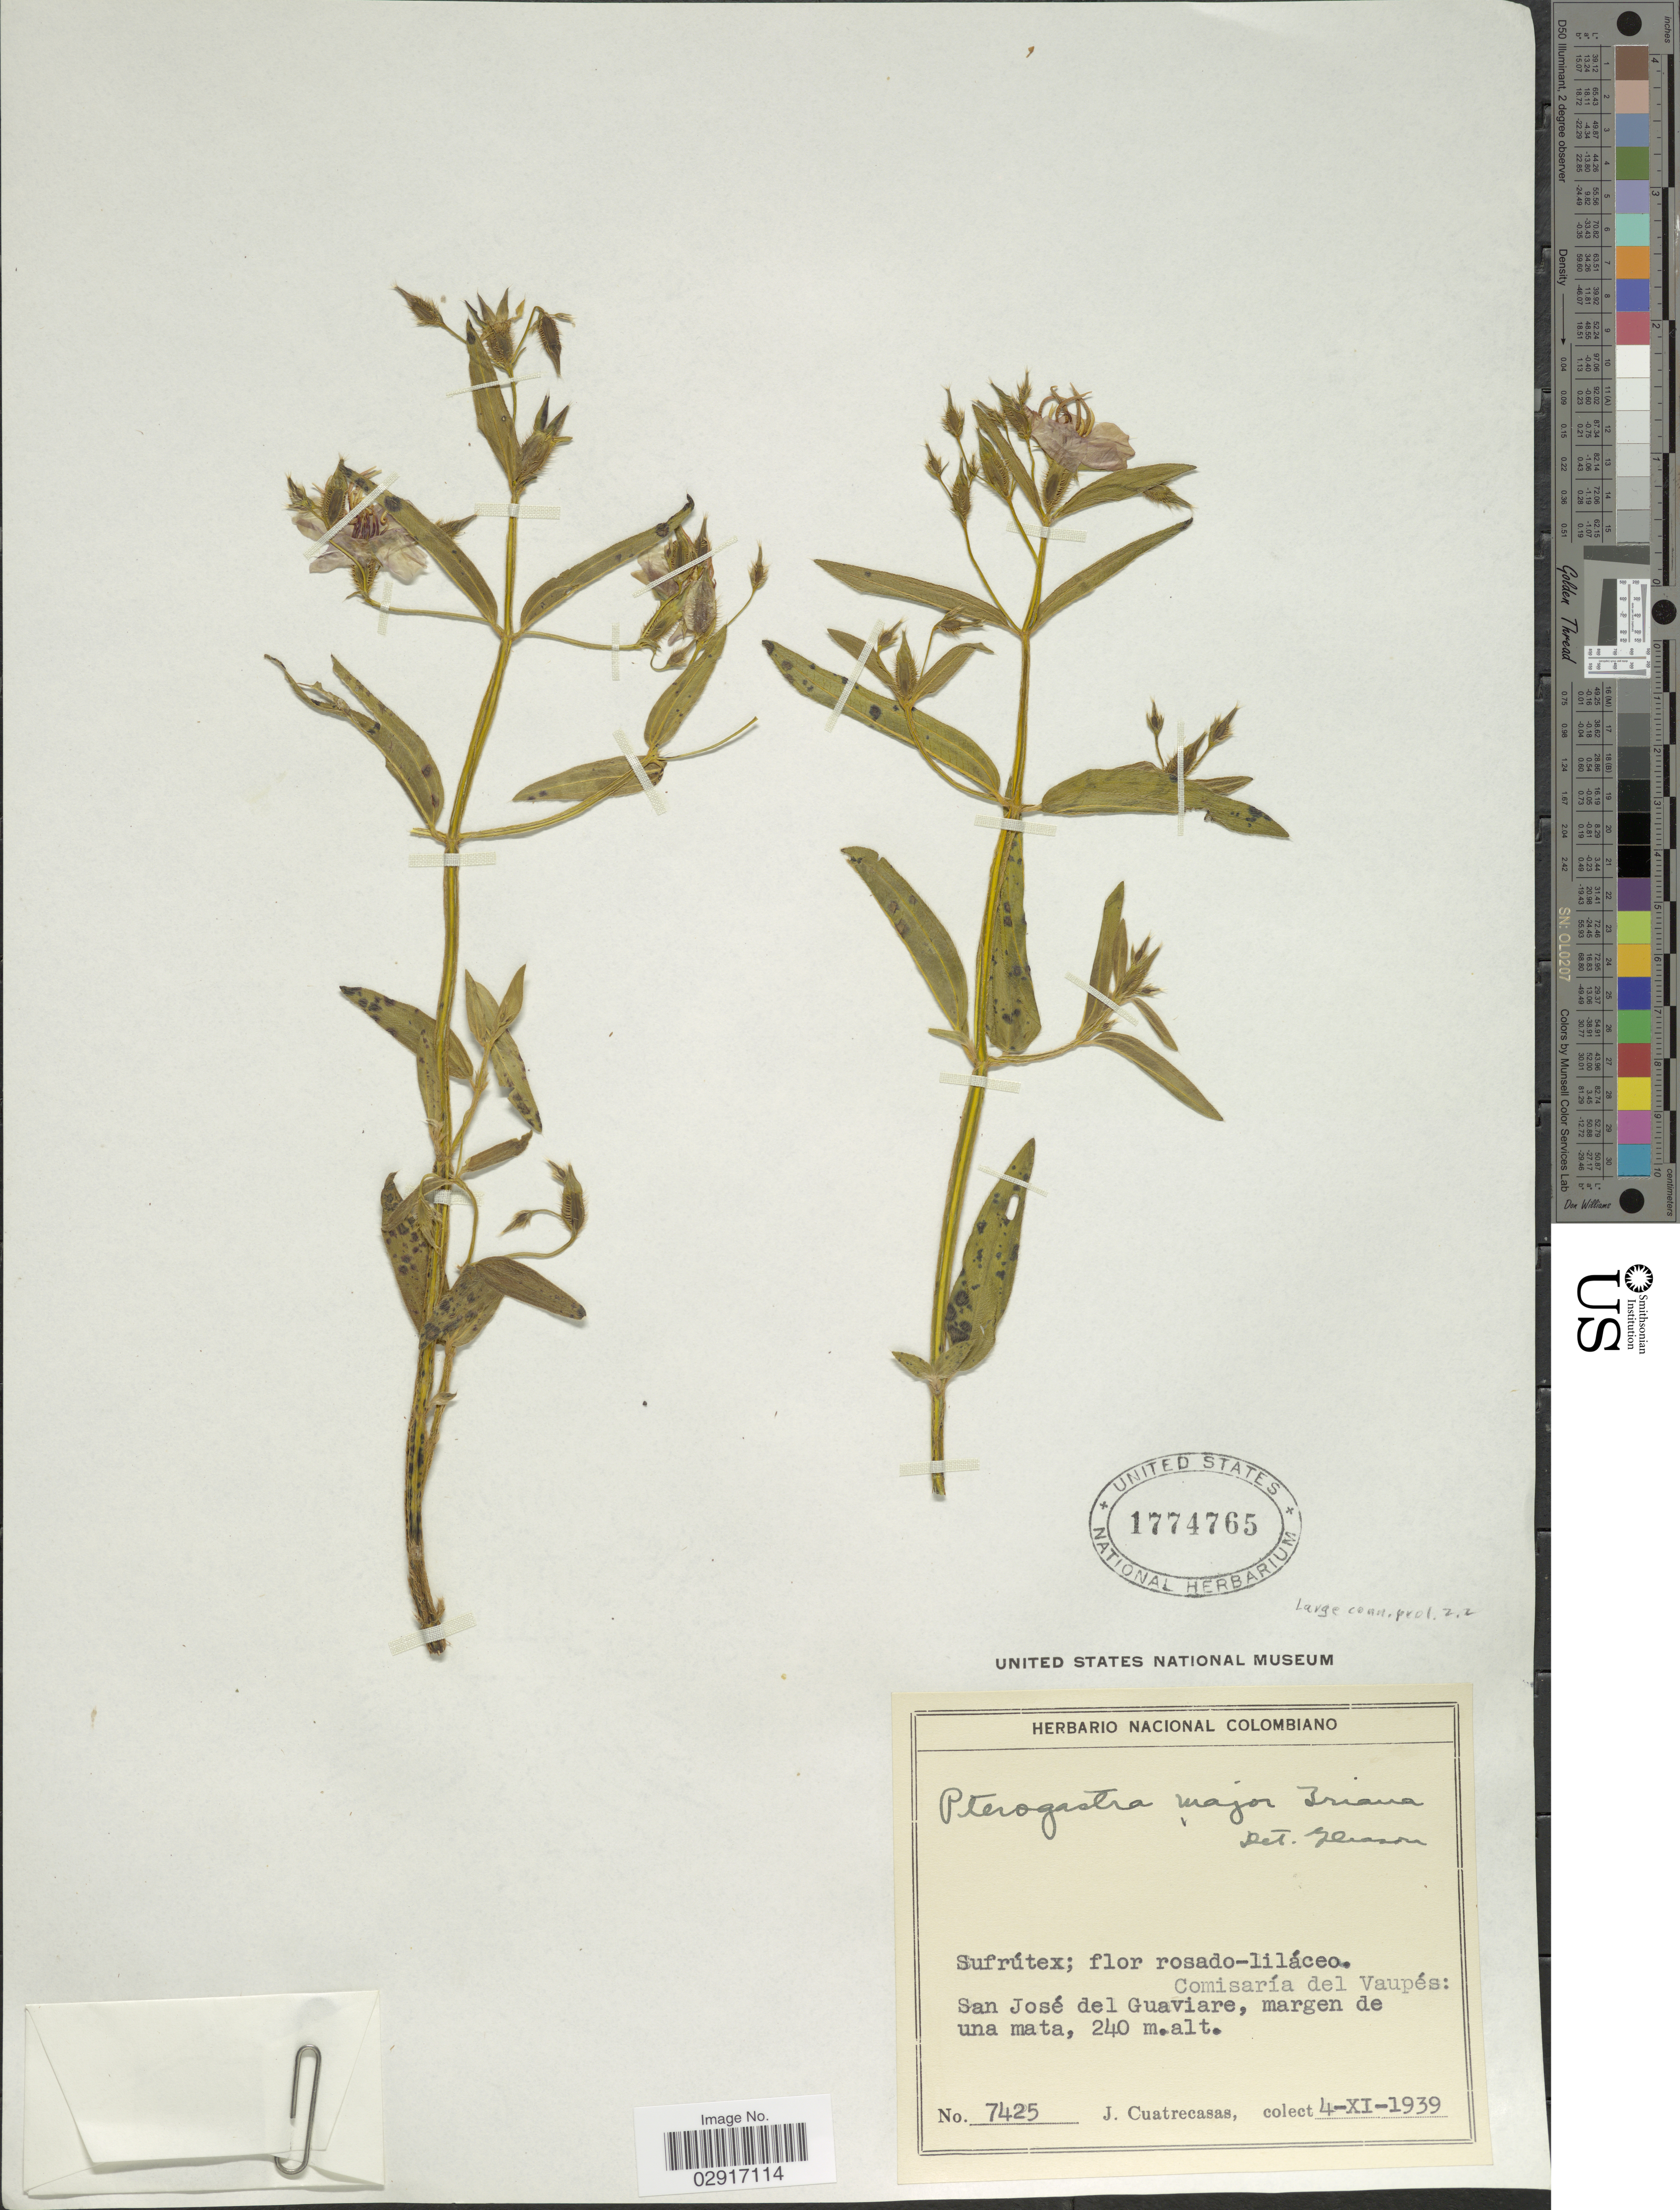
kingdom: Plantae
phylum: Tracheophyta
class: Magnoliopsida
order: Myrtales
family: Melastomataceae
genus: Pterogastra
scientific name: Pterogastra divaricata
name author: (Bonpl.) Naudin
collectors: J. Cuatrecasas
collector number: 7425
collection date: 1939-11-04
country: Colombia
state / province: Vaupés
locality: Comisaría del Vaupés: San José del Guaviare, margen de una mata.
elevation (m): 240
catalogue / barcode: US 1774765